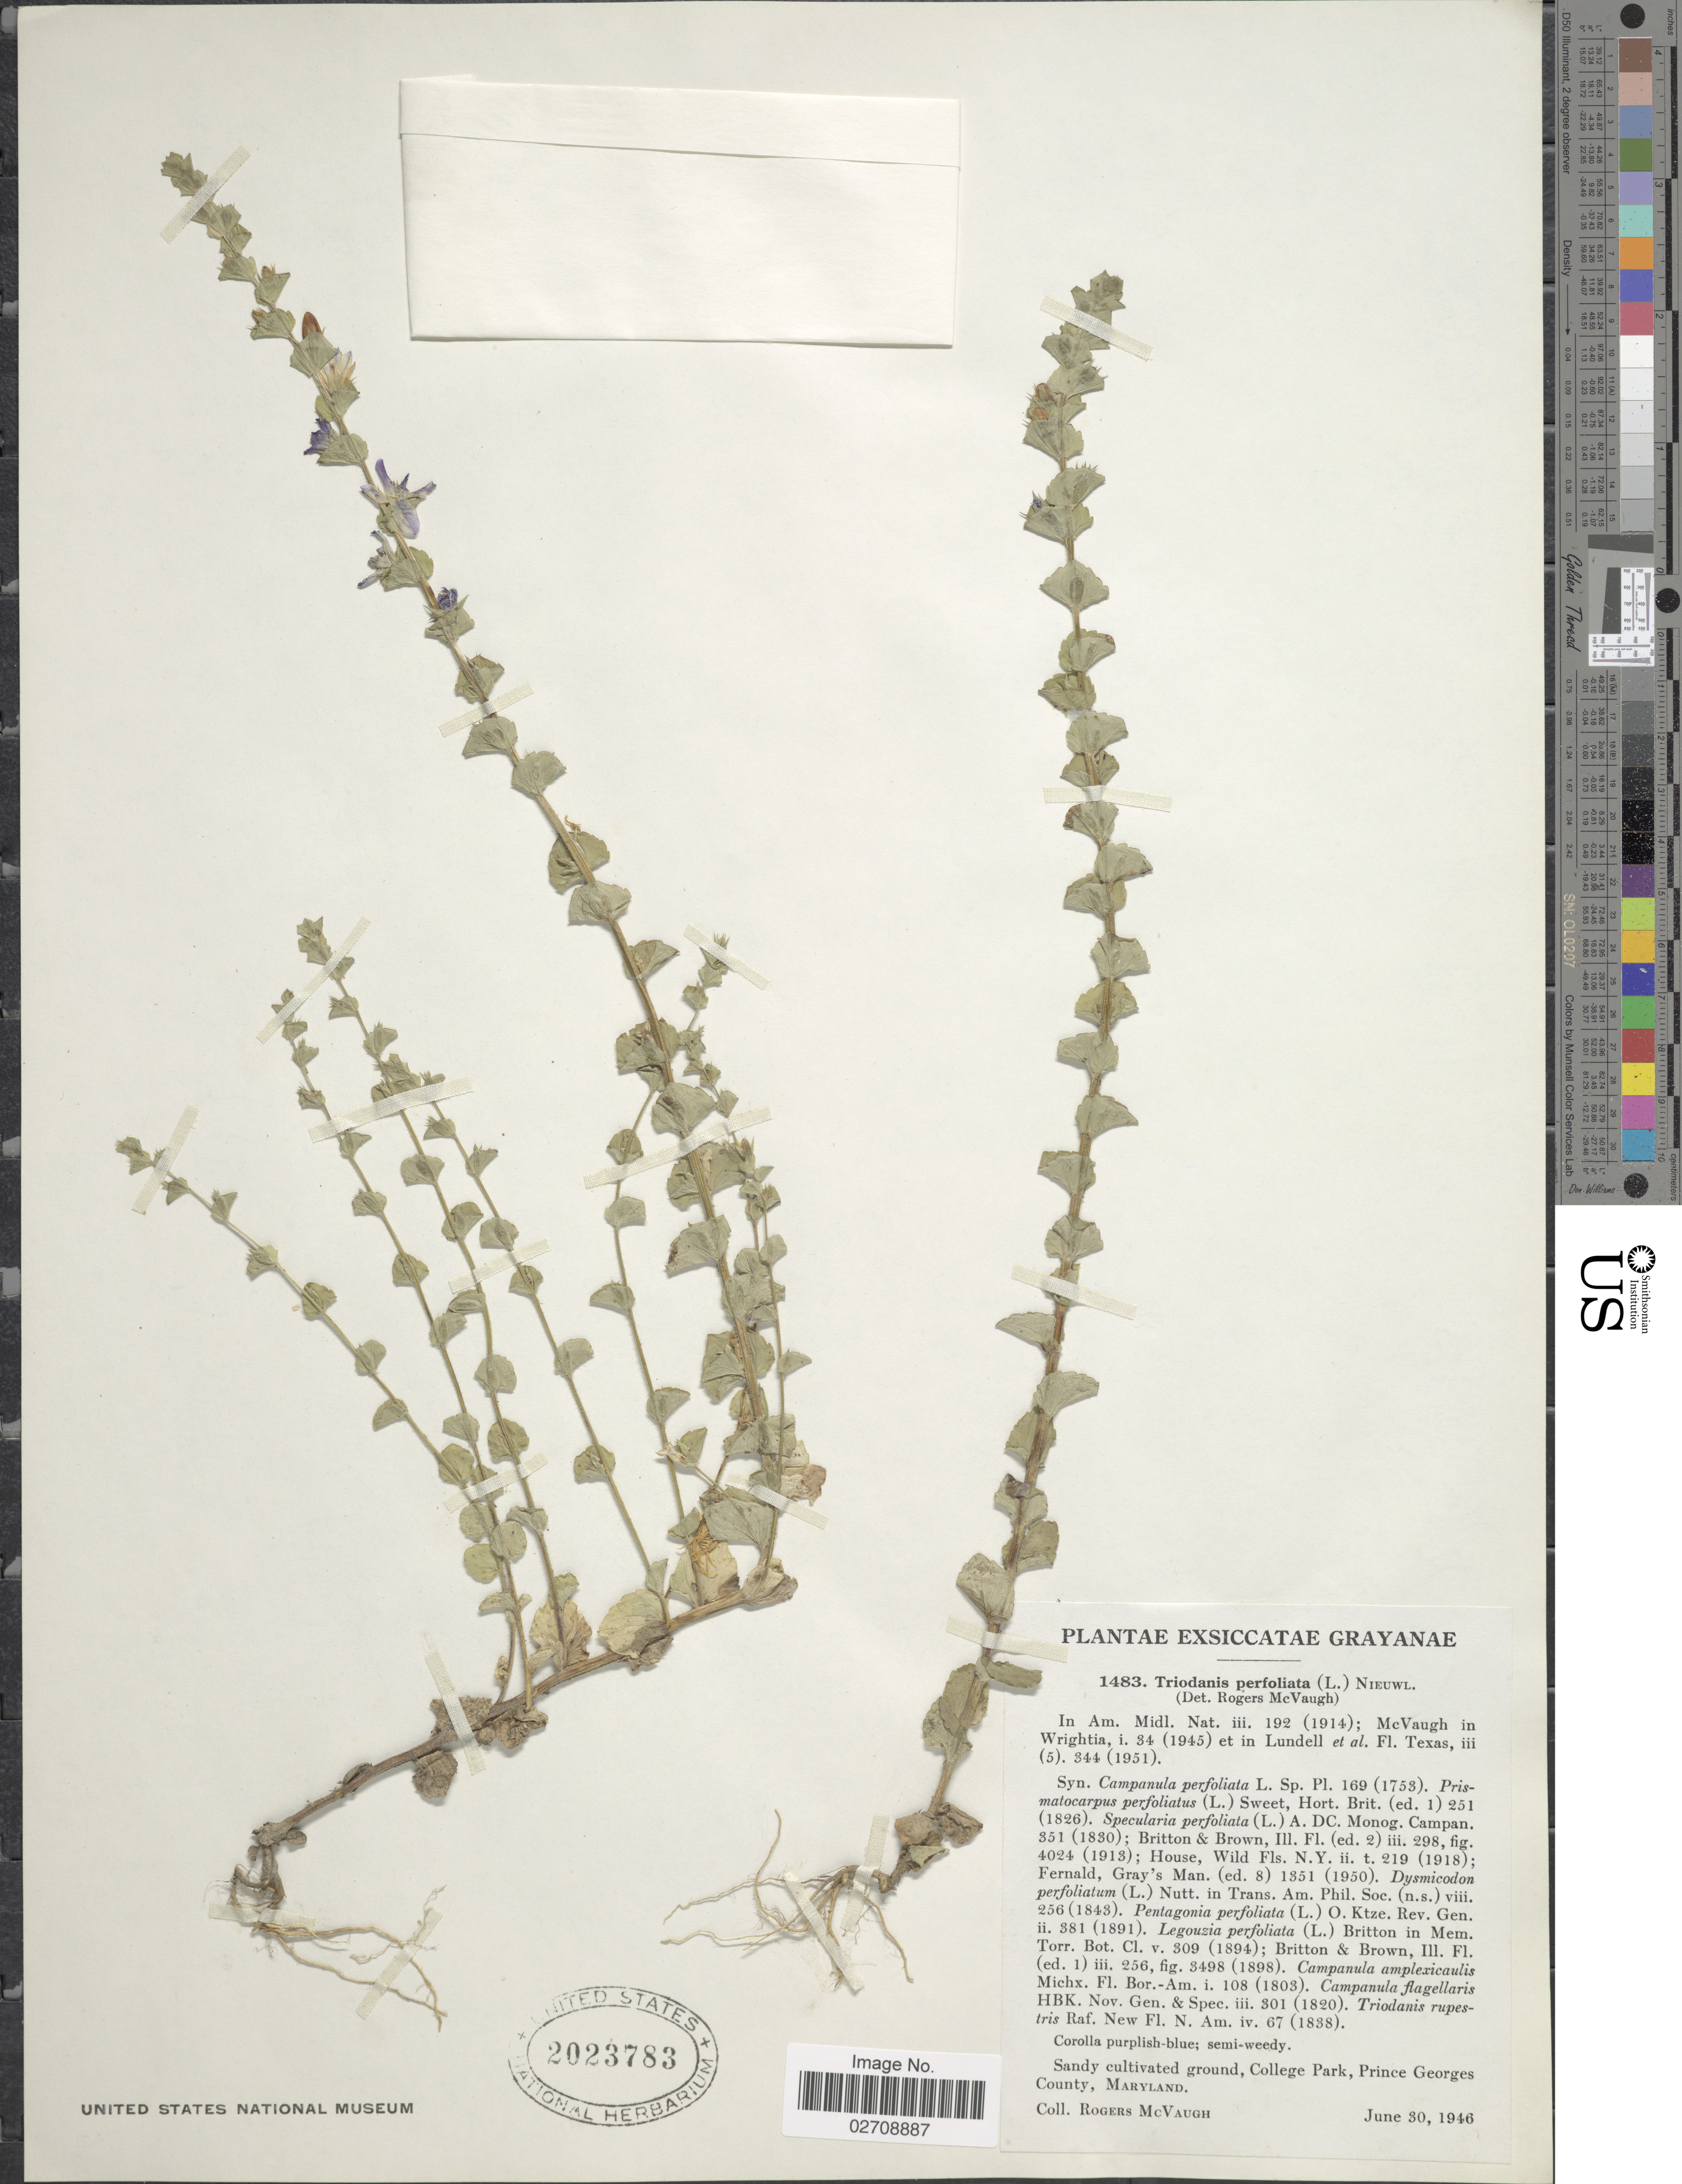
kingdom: Plantae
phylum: Tracheophyta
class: Magnoliopsida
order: Asterales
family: Campanulaceae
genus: Triodanis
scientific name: Triodanis perfoliata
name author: (L.) Nieuwl.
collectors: R. McVaugh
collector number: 1483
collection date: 1946-06-30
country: United States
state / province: Maryland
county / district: Prince George's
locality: College Park, Prince Georges County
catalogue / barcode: US 2023783